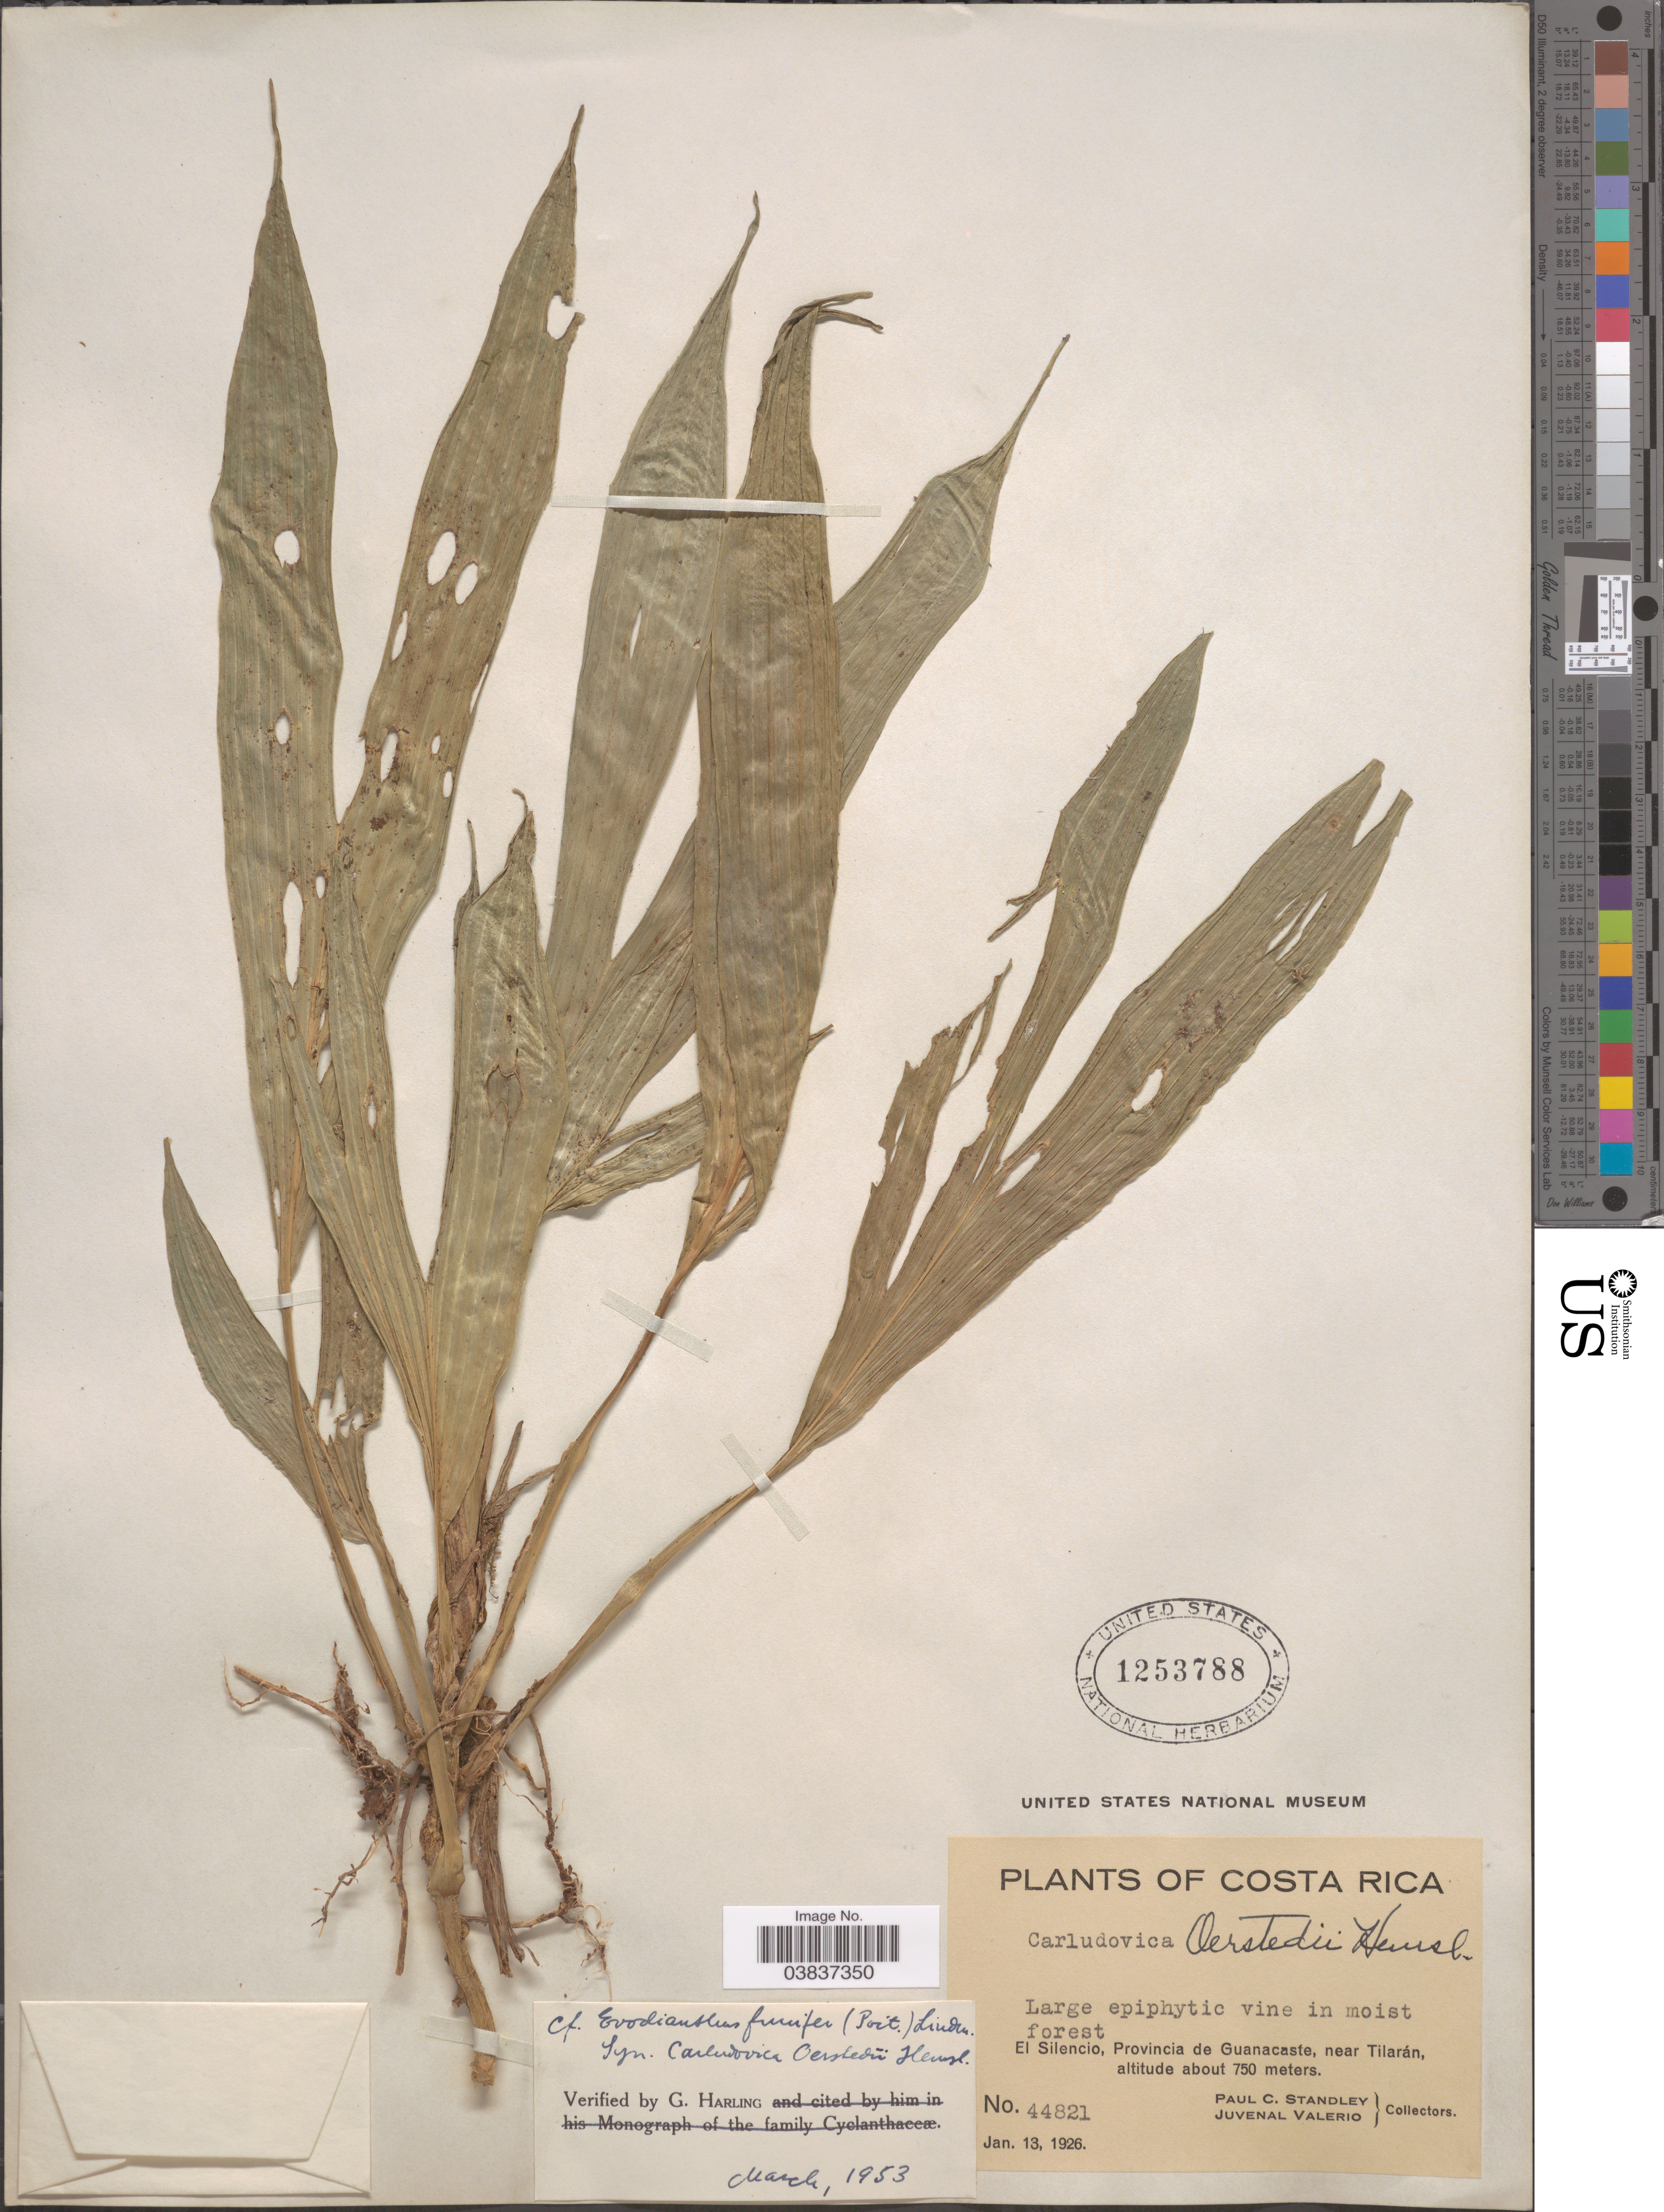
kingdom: Plantae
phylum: Tracheophyta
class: Liliopsida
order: Pandanales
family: Cyclanthaceae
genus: Evodianthus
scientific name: Evodianthus funifer subsp. funifer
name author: (Poit.) Lindm.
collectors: P. C. Standley & J. Valerio R.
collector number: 44821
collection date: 1926-01-13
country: Costa Rica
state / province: Guanacaste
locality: El Silencio, near Tilarán.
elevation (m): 750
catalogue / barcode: US 1253788